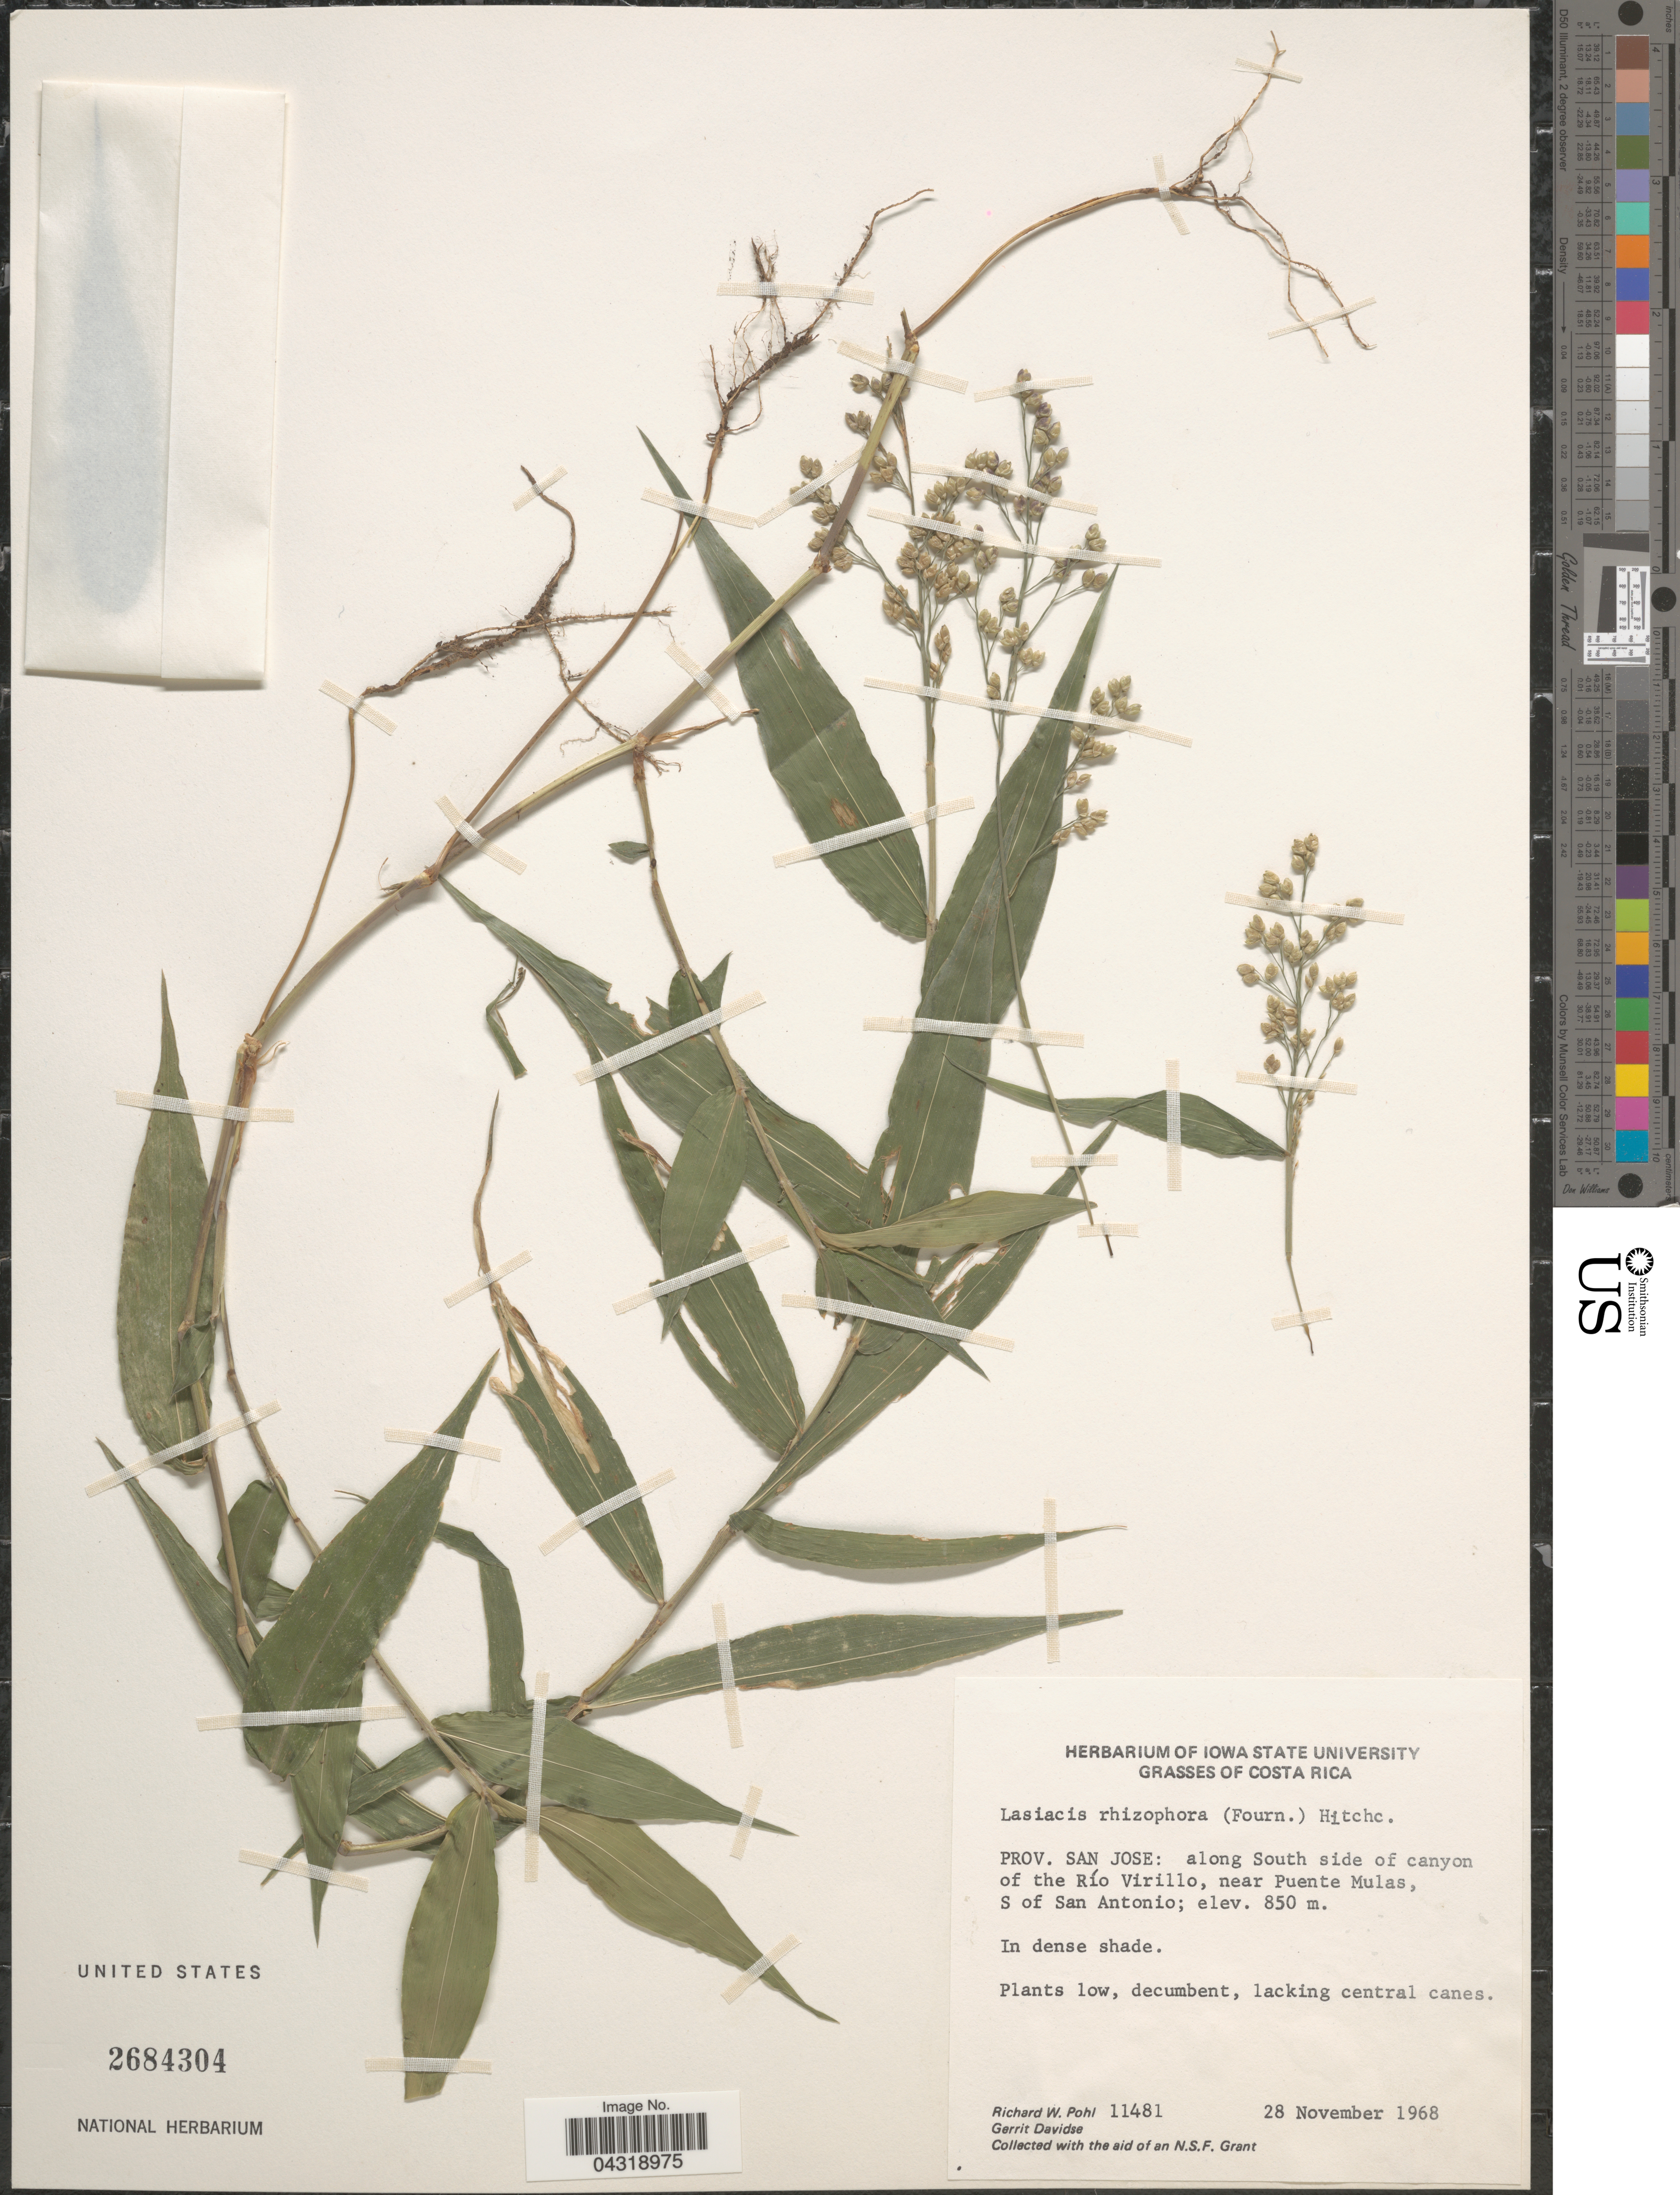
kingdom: Plantae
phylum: Tracheophyta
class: Liliopsida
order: Poales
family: Poaceae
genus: Lasiacis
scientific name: Lasiacis rhizophora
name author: (E. Fourn.) Hitchc.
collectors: R. W. Pohl & G. Davidse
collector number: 11481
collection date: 1968-11-28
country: Costa Rica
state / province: San José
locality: Along South side of canyon of the Río Virillo, near Puente Mulas, S of San Antonio.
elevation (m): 850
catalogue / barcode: US 2684304